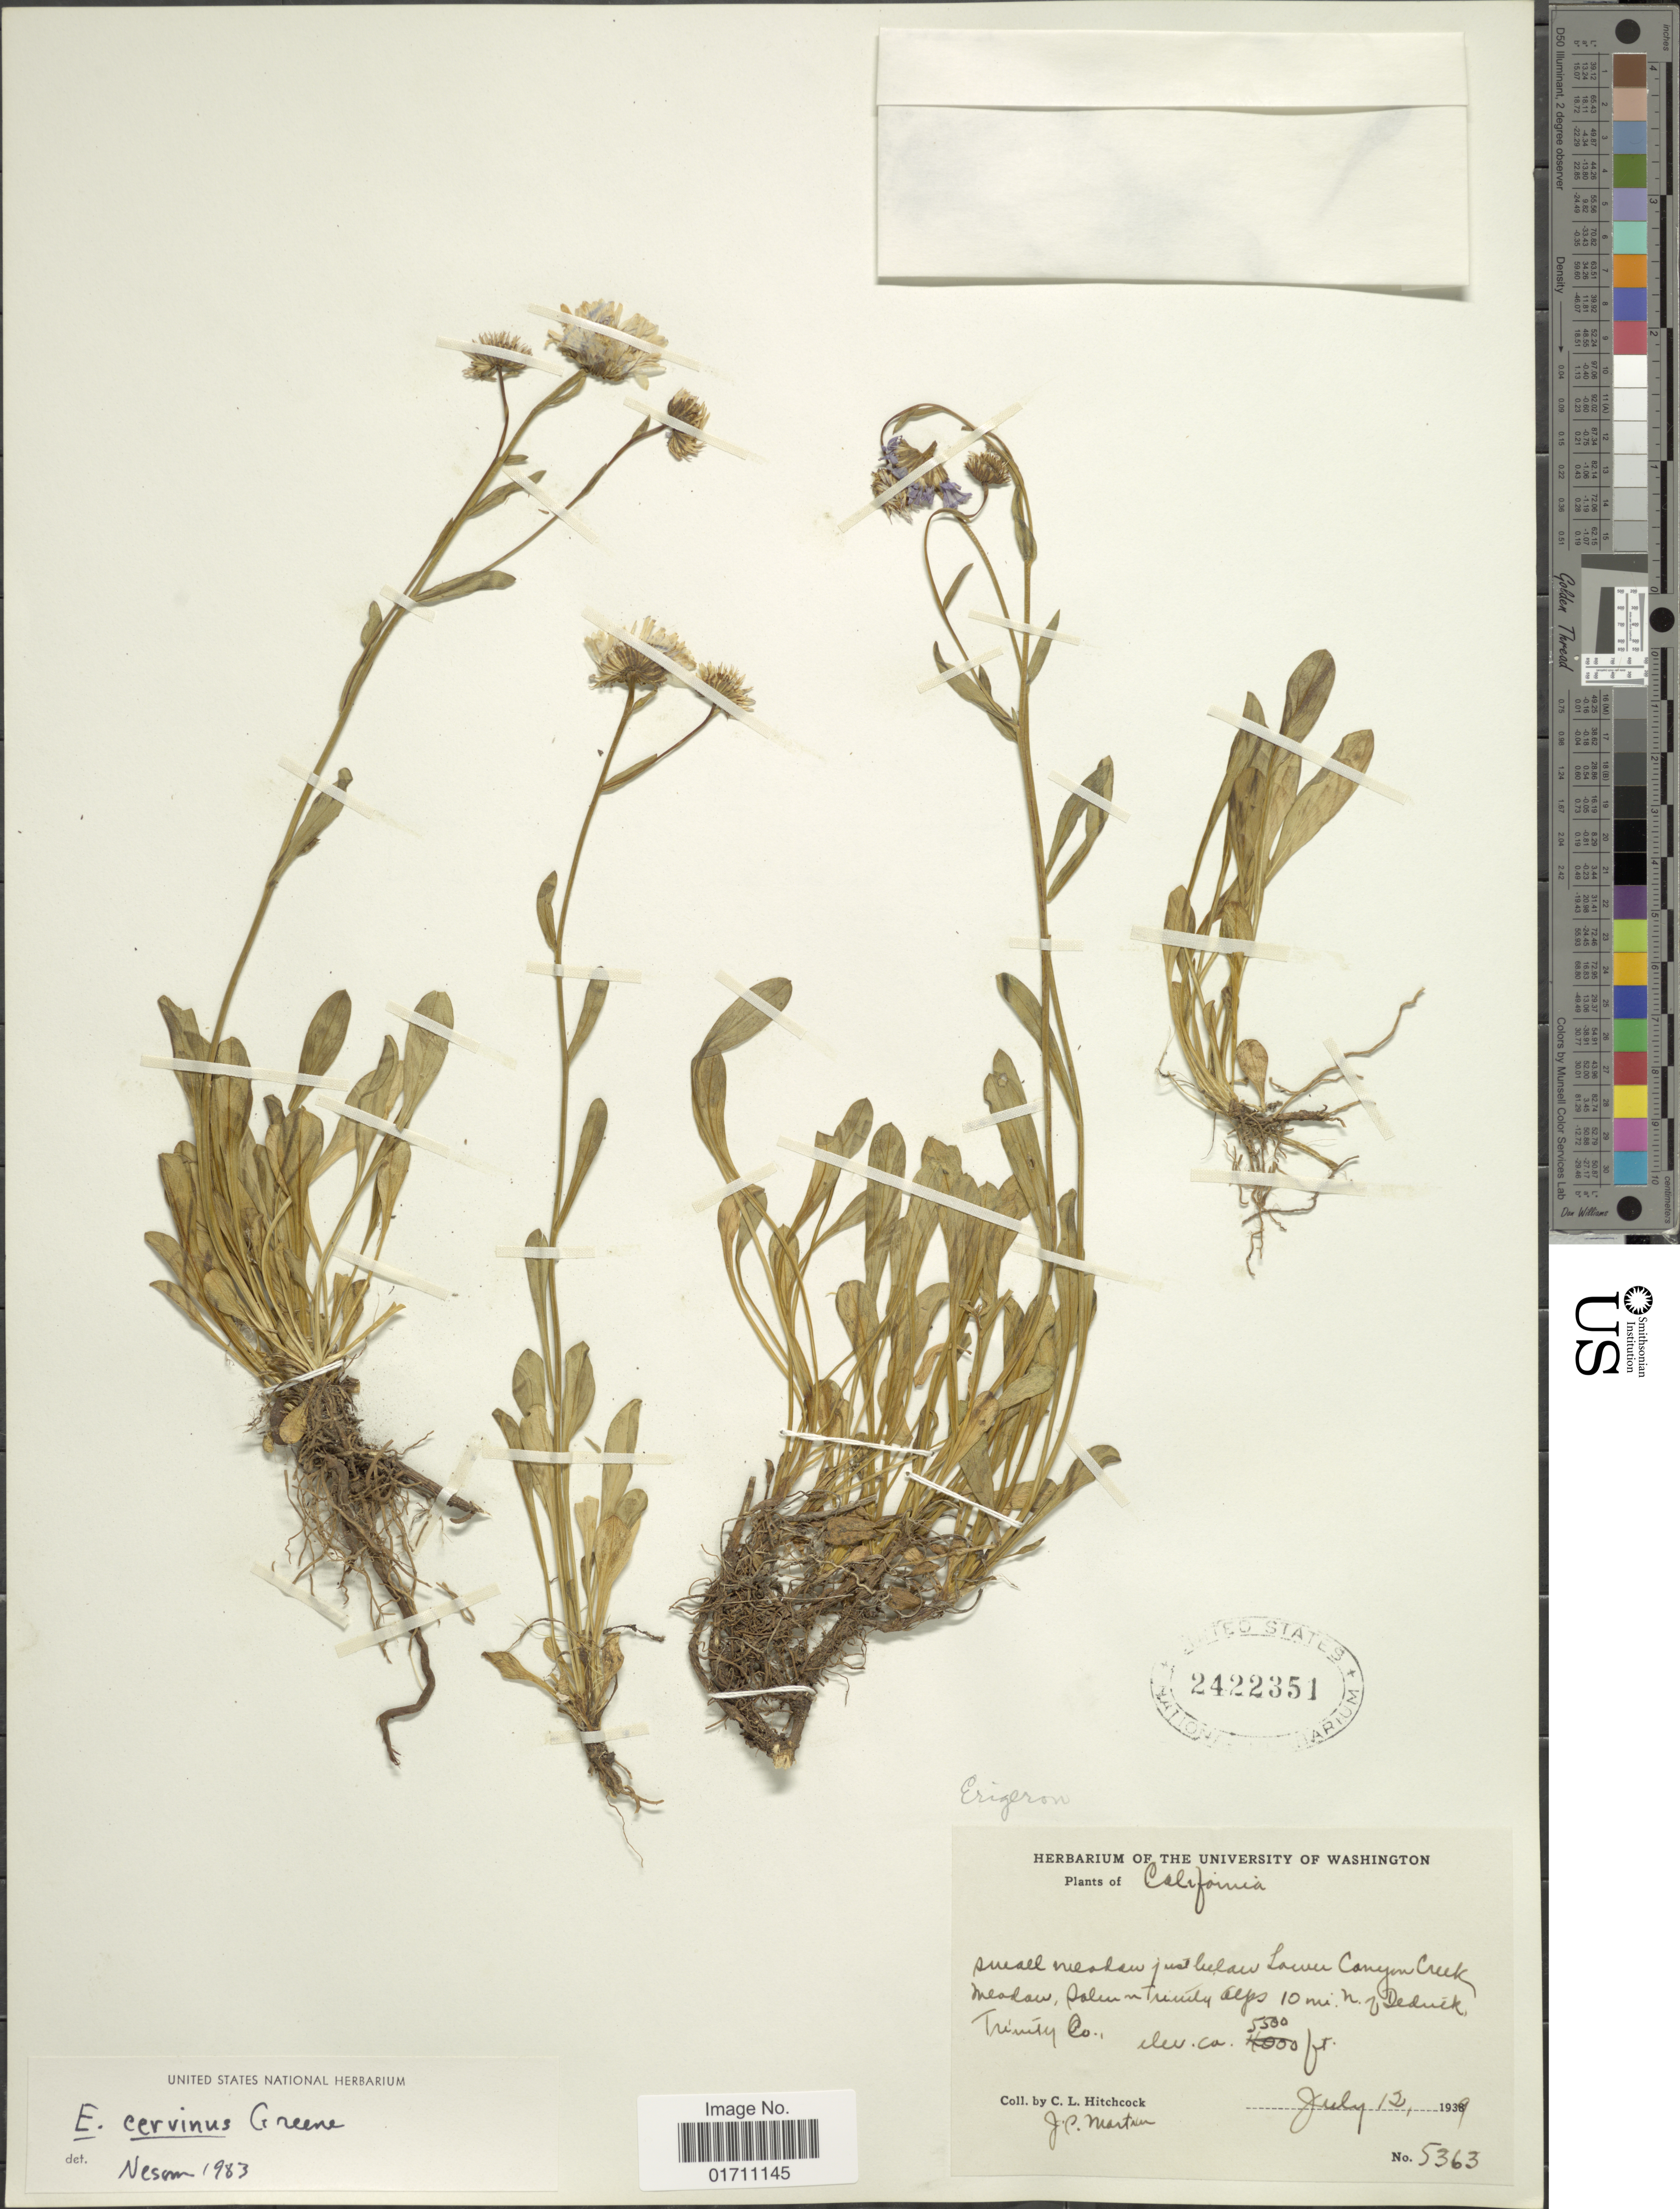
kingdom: Plantae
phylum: Tracheophyta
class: Magnoliopsida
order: Asterales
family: Asteraceae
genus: Erigeron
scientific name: Erigeron cervinus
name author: Greene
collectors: A. S. Hitchcock & J. S. Martin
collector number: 5363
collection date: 1939-07-12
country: United States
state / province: California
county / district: Trinity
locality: Small meadow just below Lower Canyon Creek meadow, Salmon Trinity Alps 10 mi N of Dedrick Trinity Co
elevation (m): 1676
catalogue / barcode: US 2422351